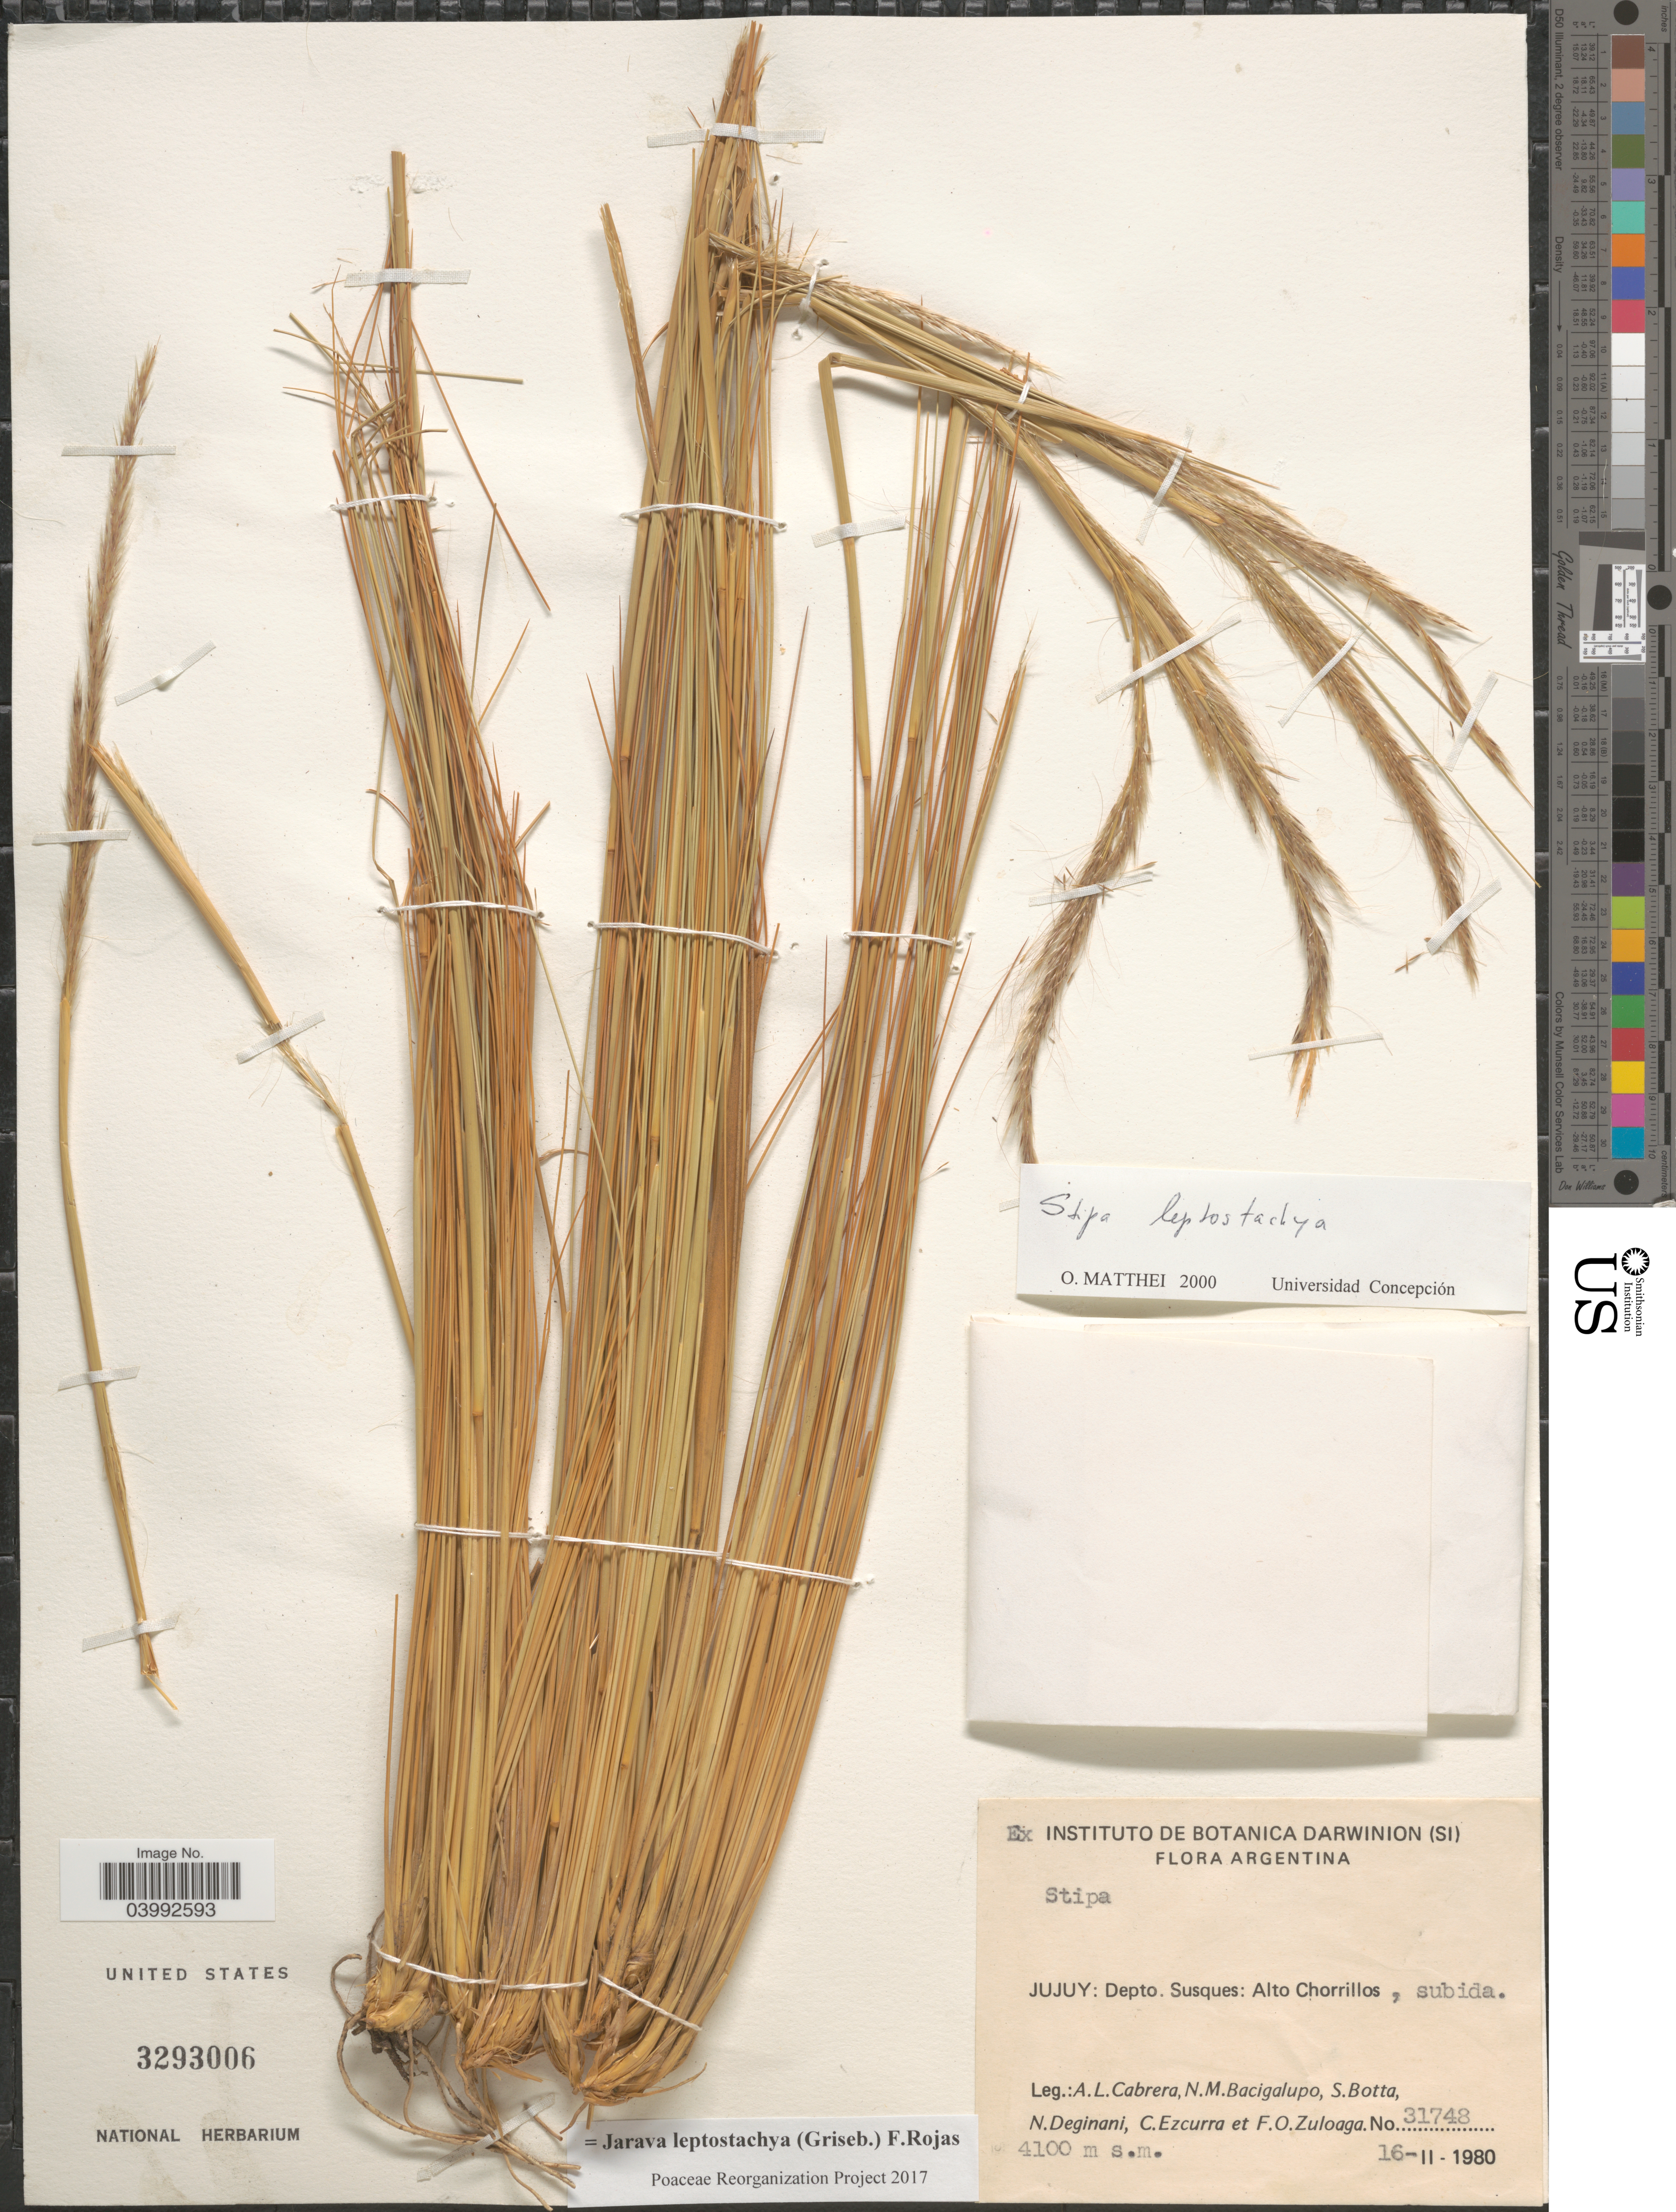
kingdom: Plantae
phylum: Tracheophyta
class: Liliopsida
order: Poales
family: Poaceae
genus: Jarava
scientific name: Jarava leptostachya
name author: (Griseb.) F. Rojas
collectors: A. L. Cabrera, N. M. Bacigalupo, S. Botta, N. Deginani & et al.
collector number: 31748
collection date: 1980-02-16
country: Argentina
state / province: Jujuy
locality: Depto. Susques: Alto Chorillos.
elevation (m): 4100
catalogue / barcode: US 3293006